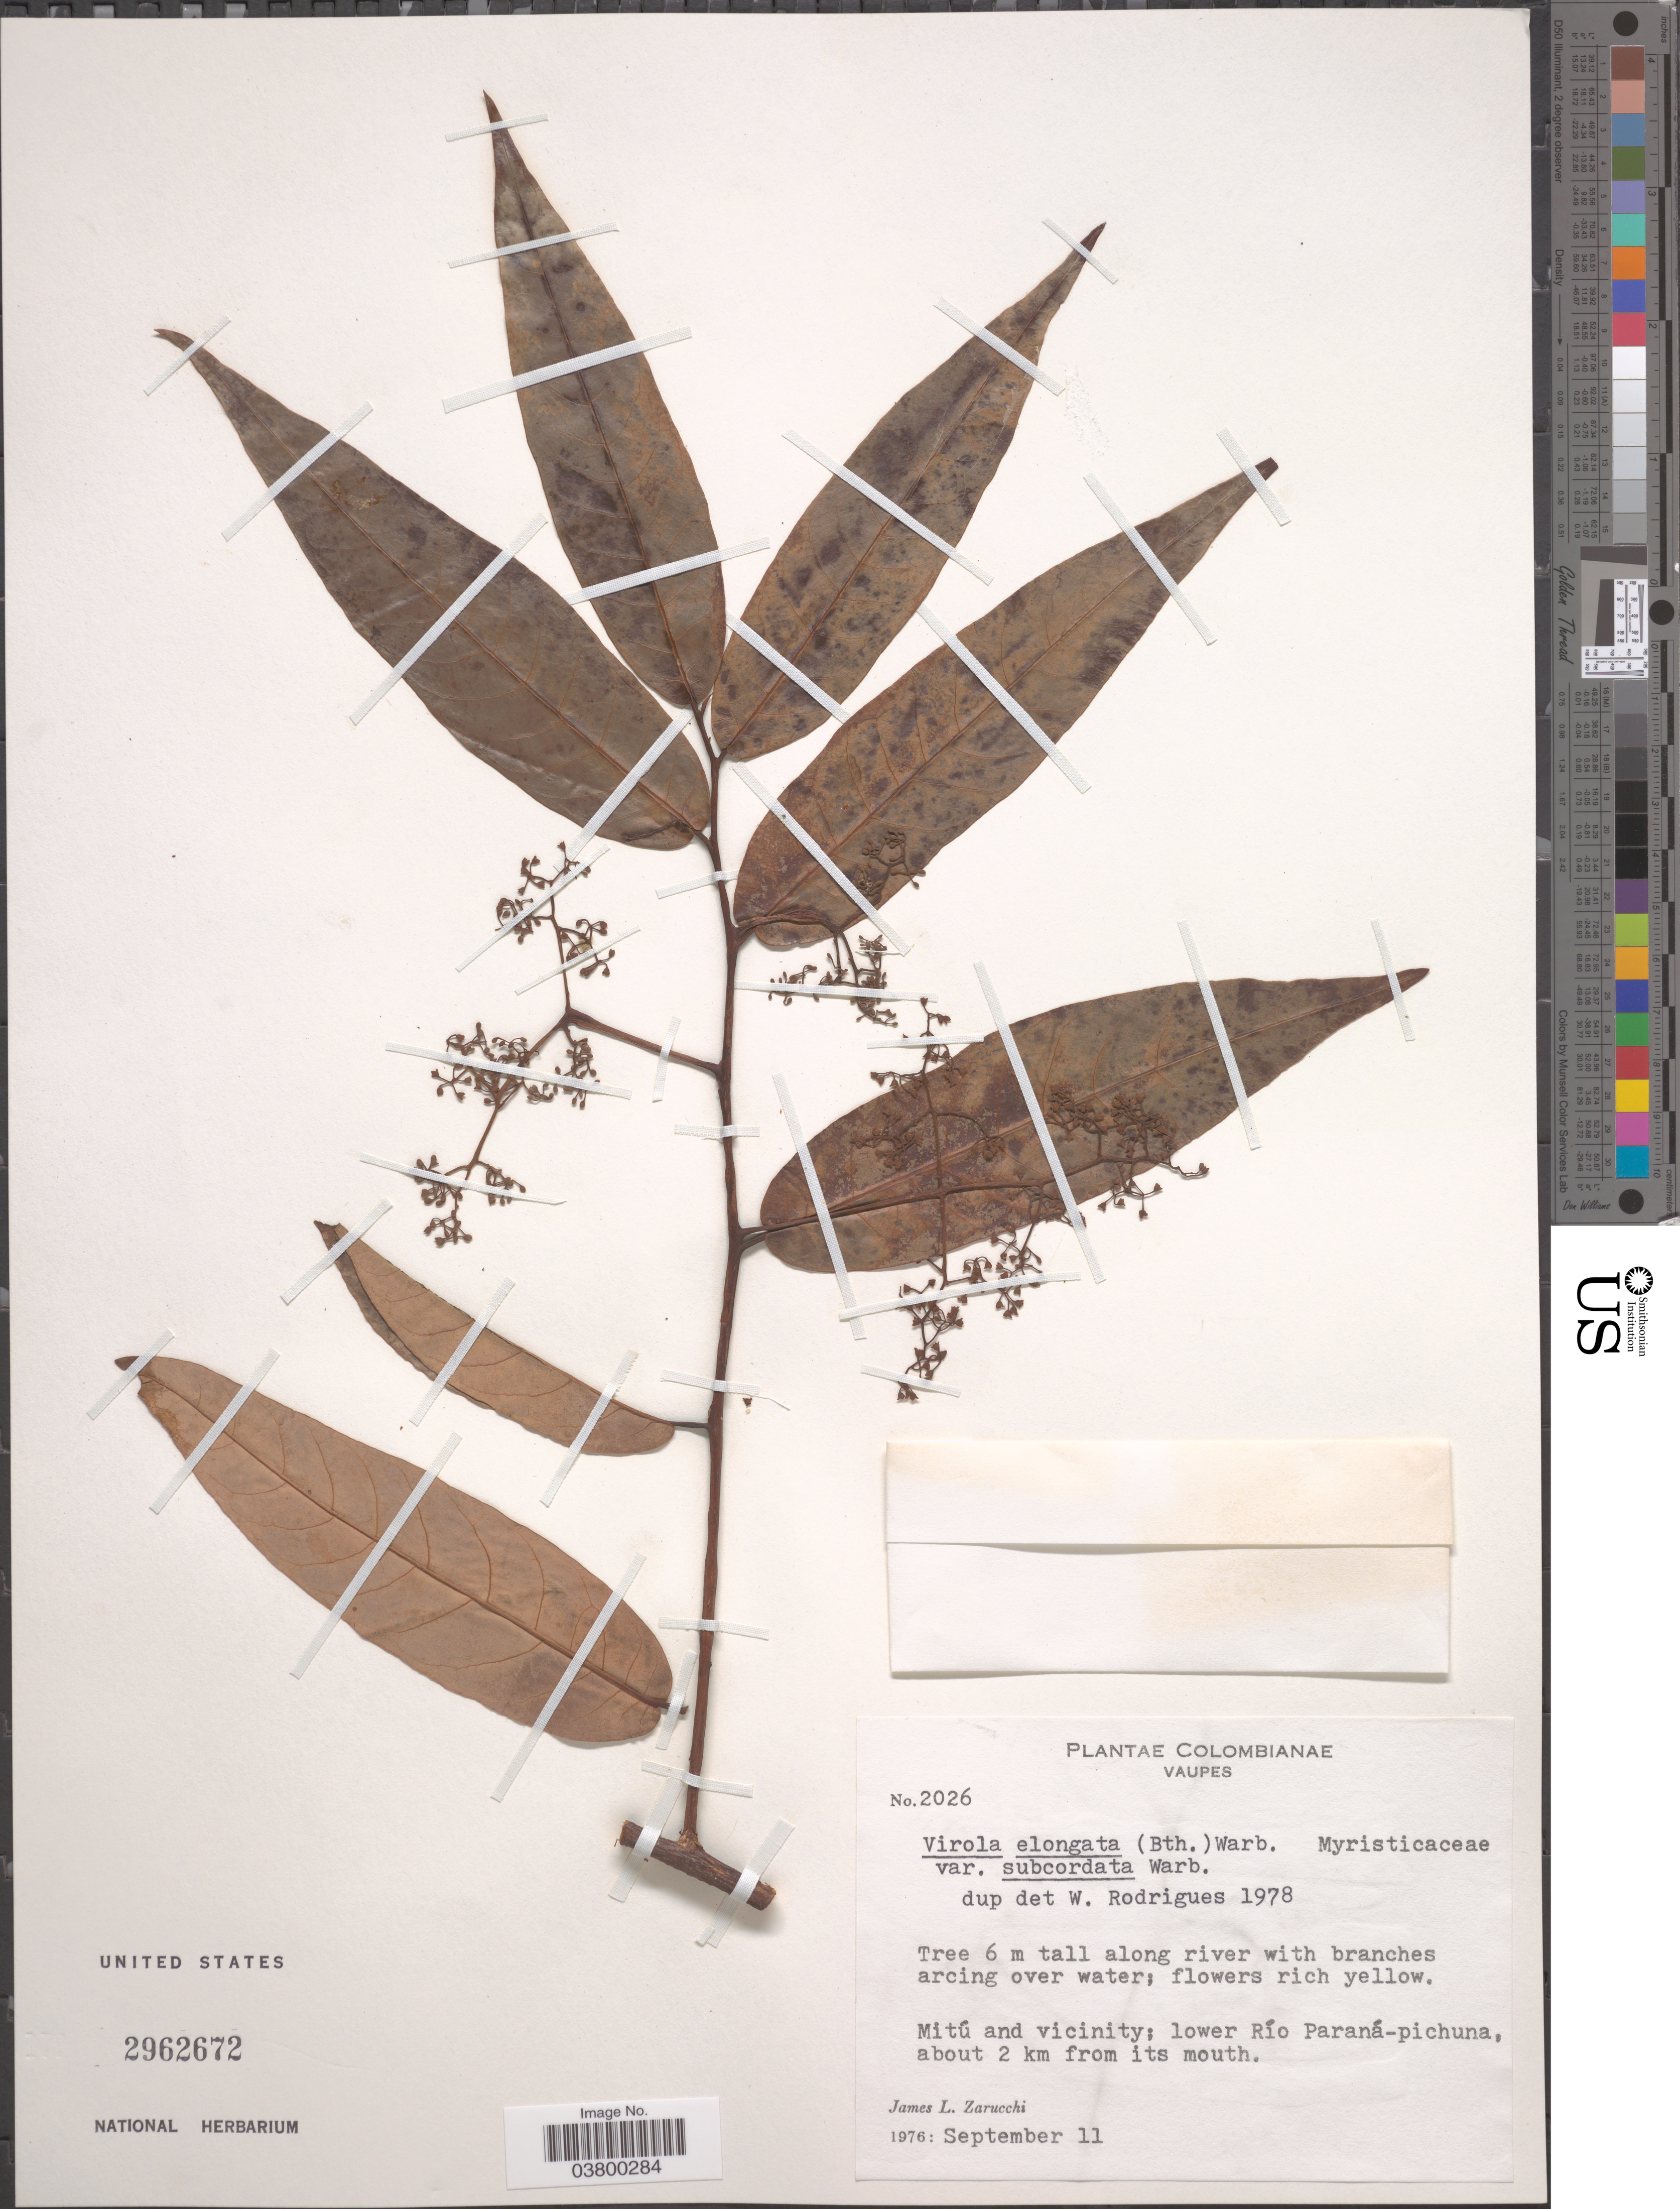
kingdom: Plantae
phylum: Tracheophyta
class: Magnoliopsida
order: Magnoliales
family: Myristicaceae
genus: Virola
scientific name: Virola elongata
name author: (Benth.) Warb.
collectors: J. L. Zarucchi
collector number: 2026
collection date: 1976-09-11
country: Colombia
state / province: Vaupés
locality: Mitú and vicinity; lower Río Paraná-pichuna, about 2 km from its mouth.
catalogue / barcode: US 2962672